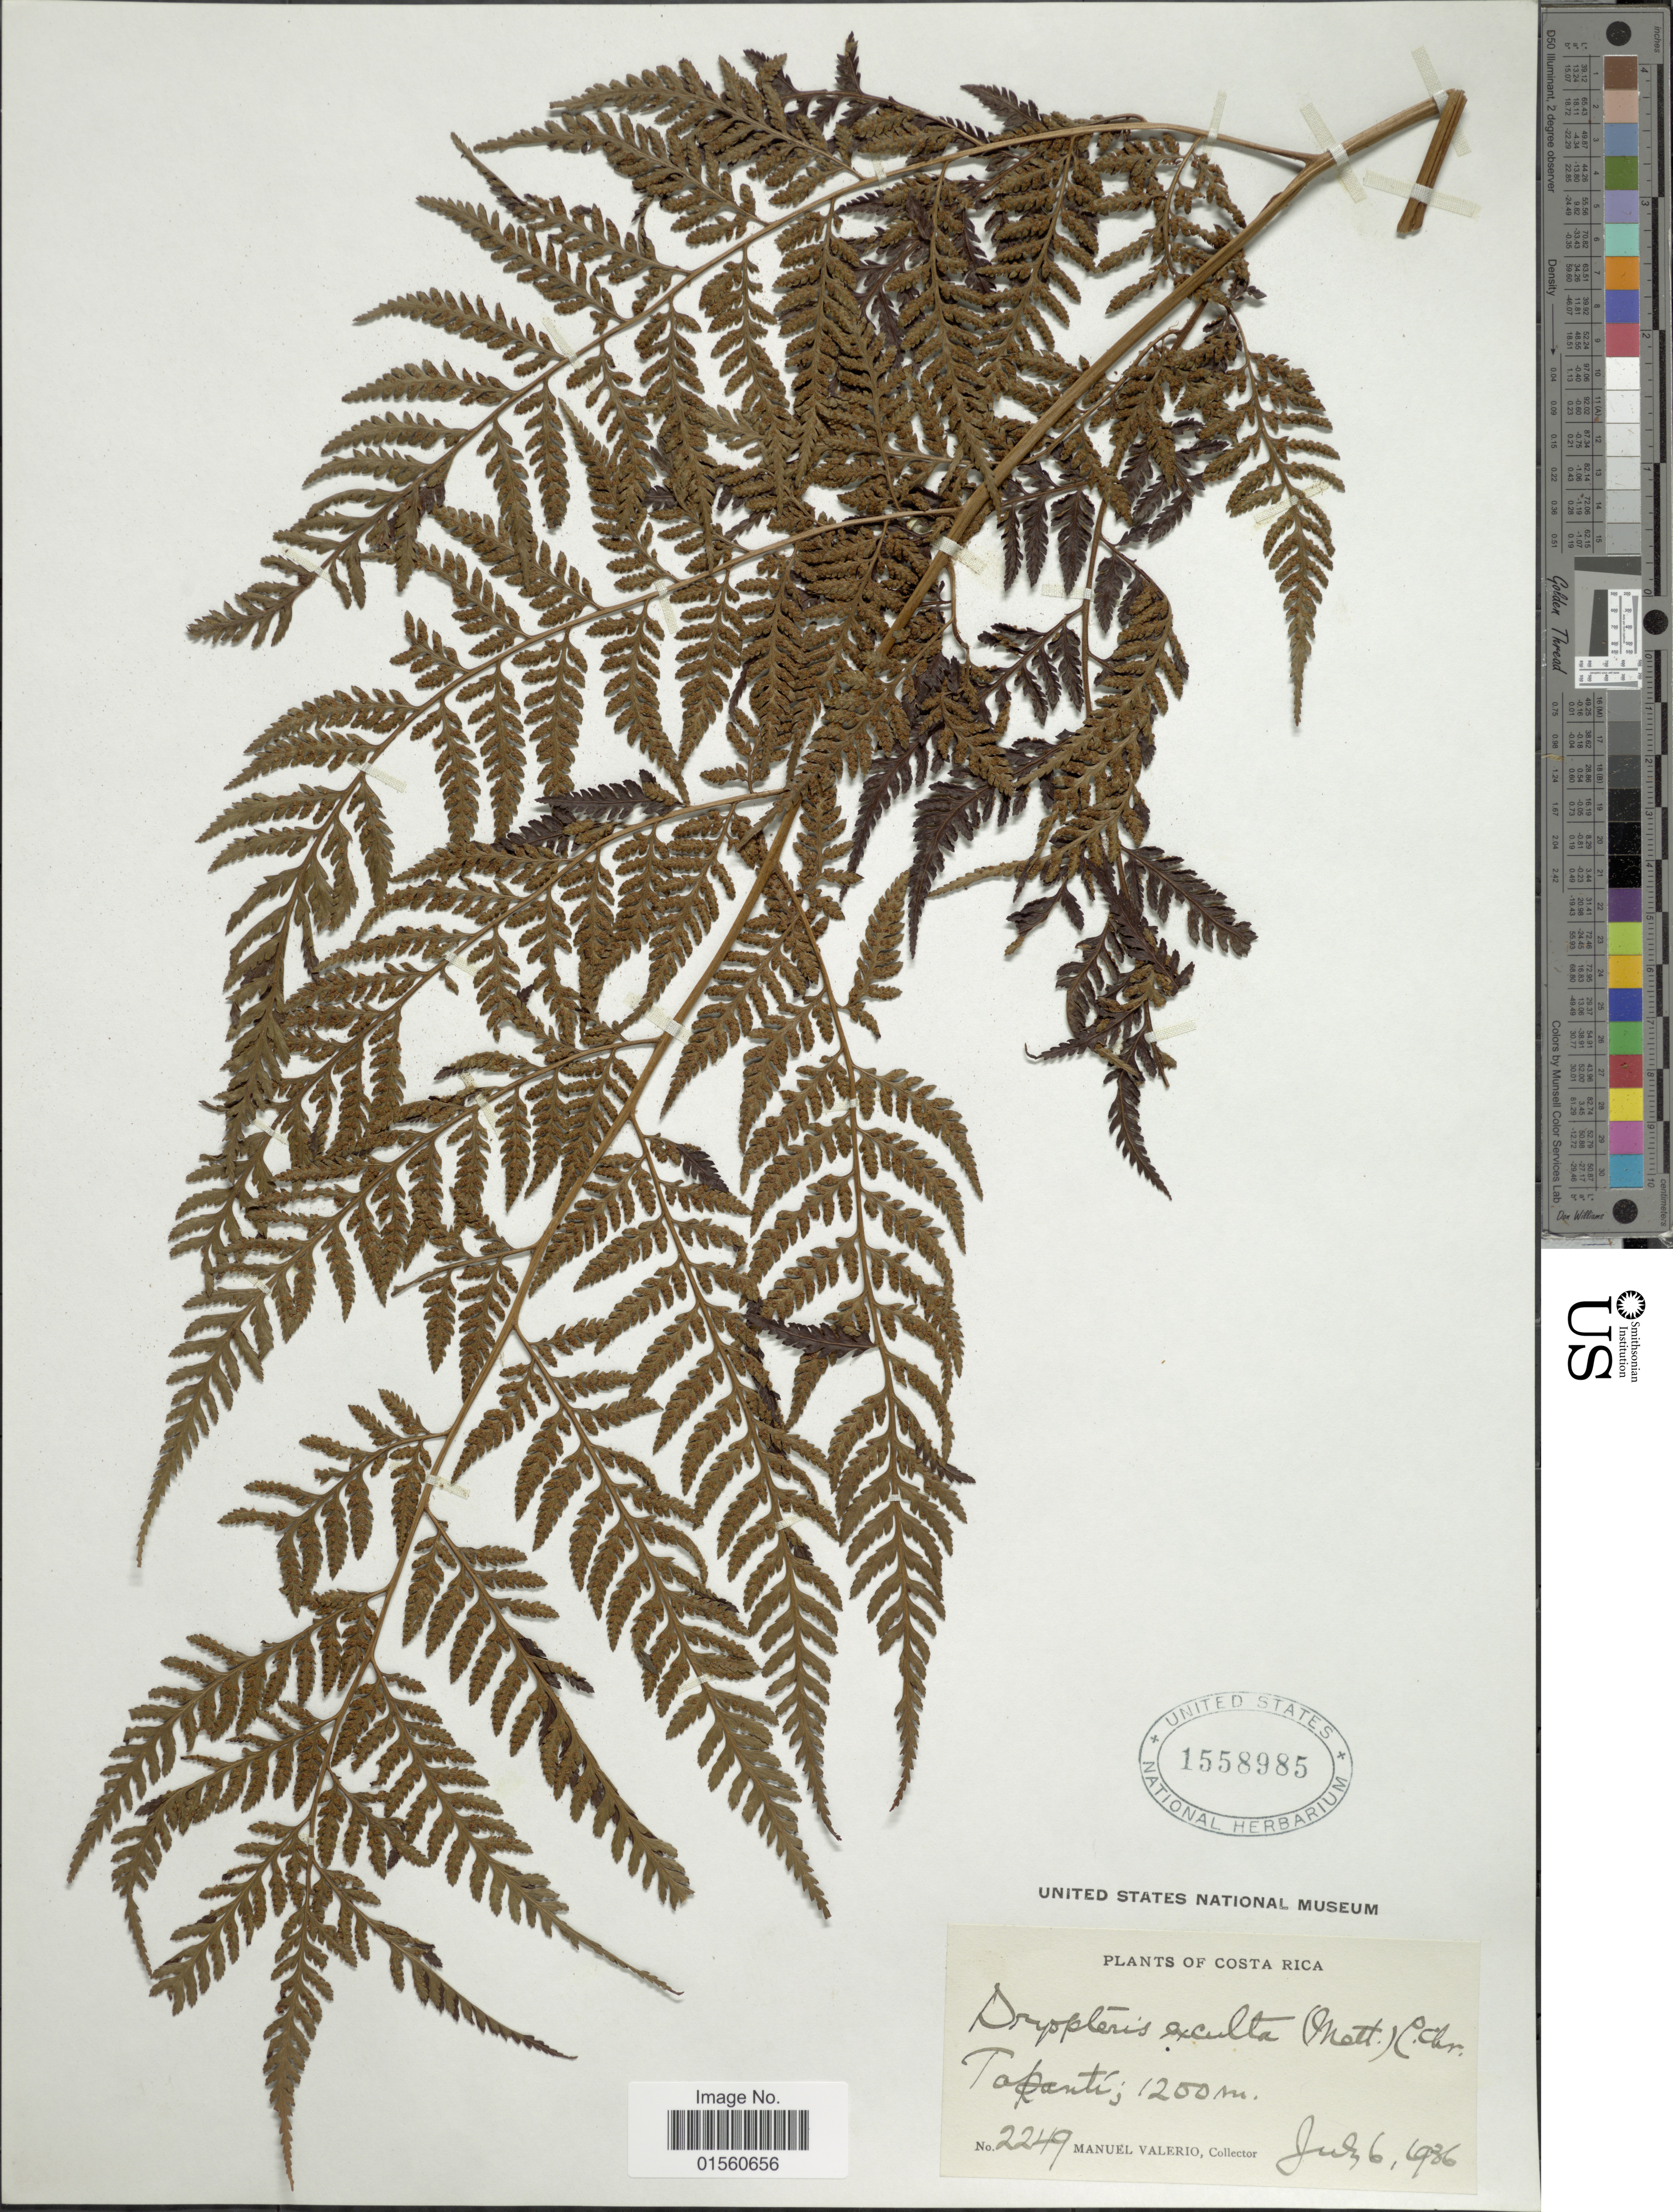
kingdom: Plantae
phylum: Tracheophyta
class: Polypodiopsida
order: Polypodiales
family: Dryopteridaceae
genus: Lastreopsis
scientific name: Lastreopsis squamifera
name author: (C. Chr.) Lellinger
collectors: M. Valerio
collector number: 2249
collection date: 1936-07-06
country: Costa Rica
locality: Tapanti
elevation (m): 1200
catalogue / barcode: US 1558985